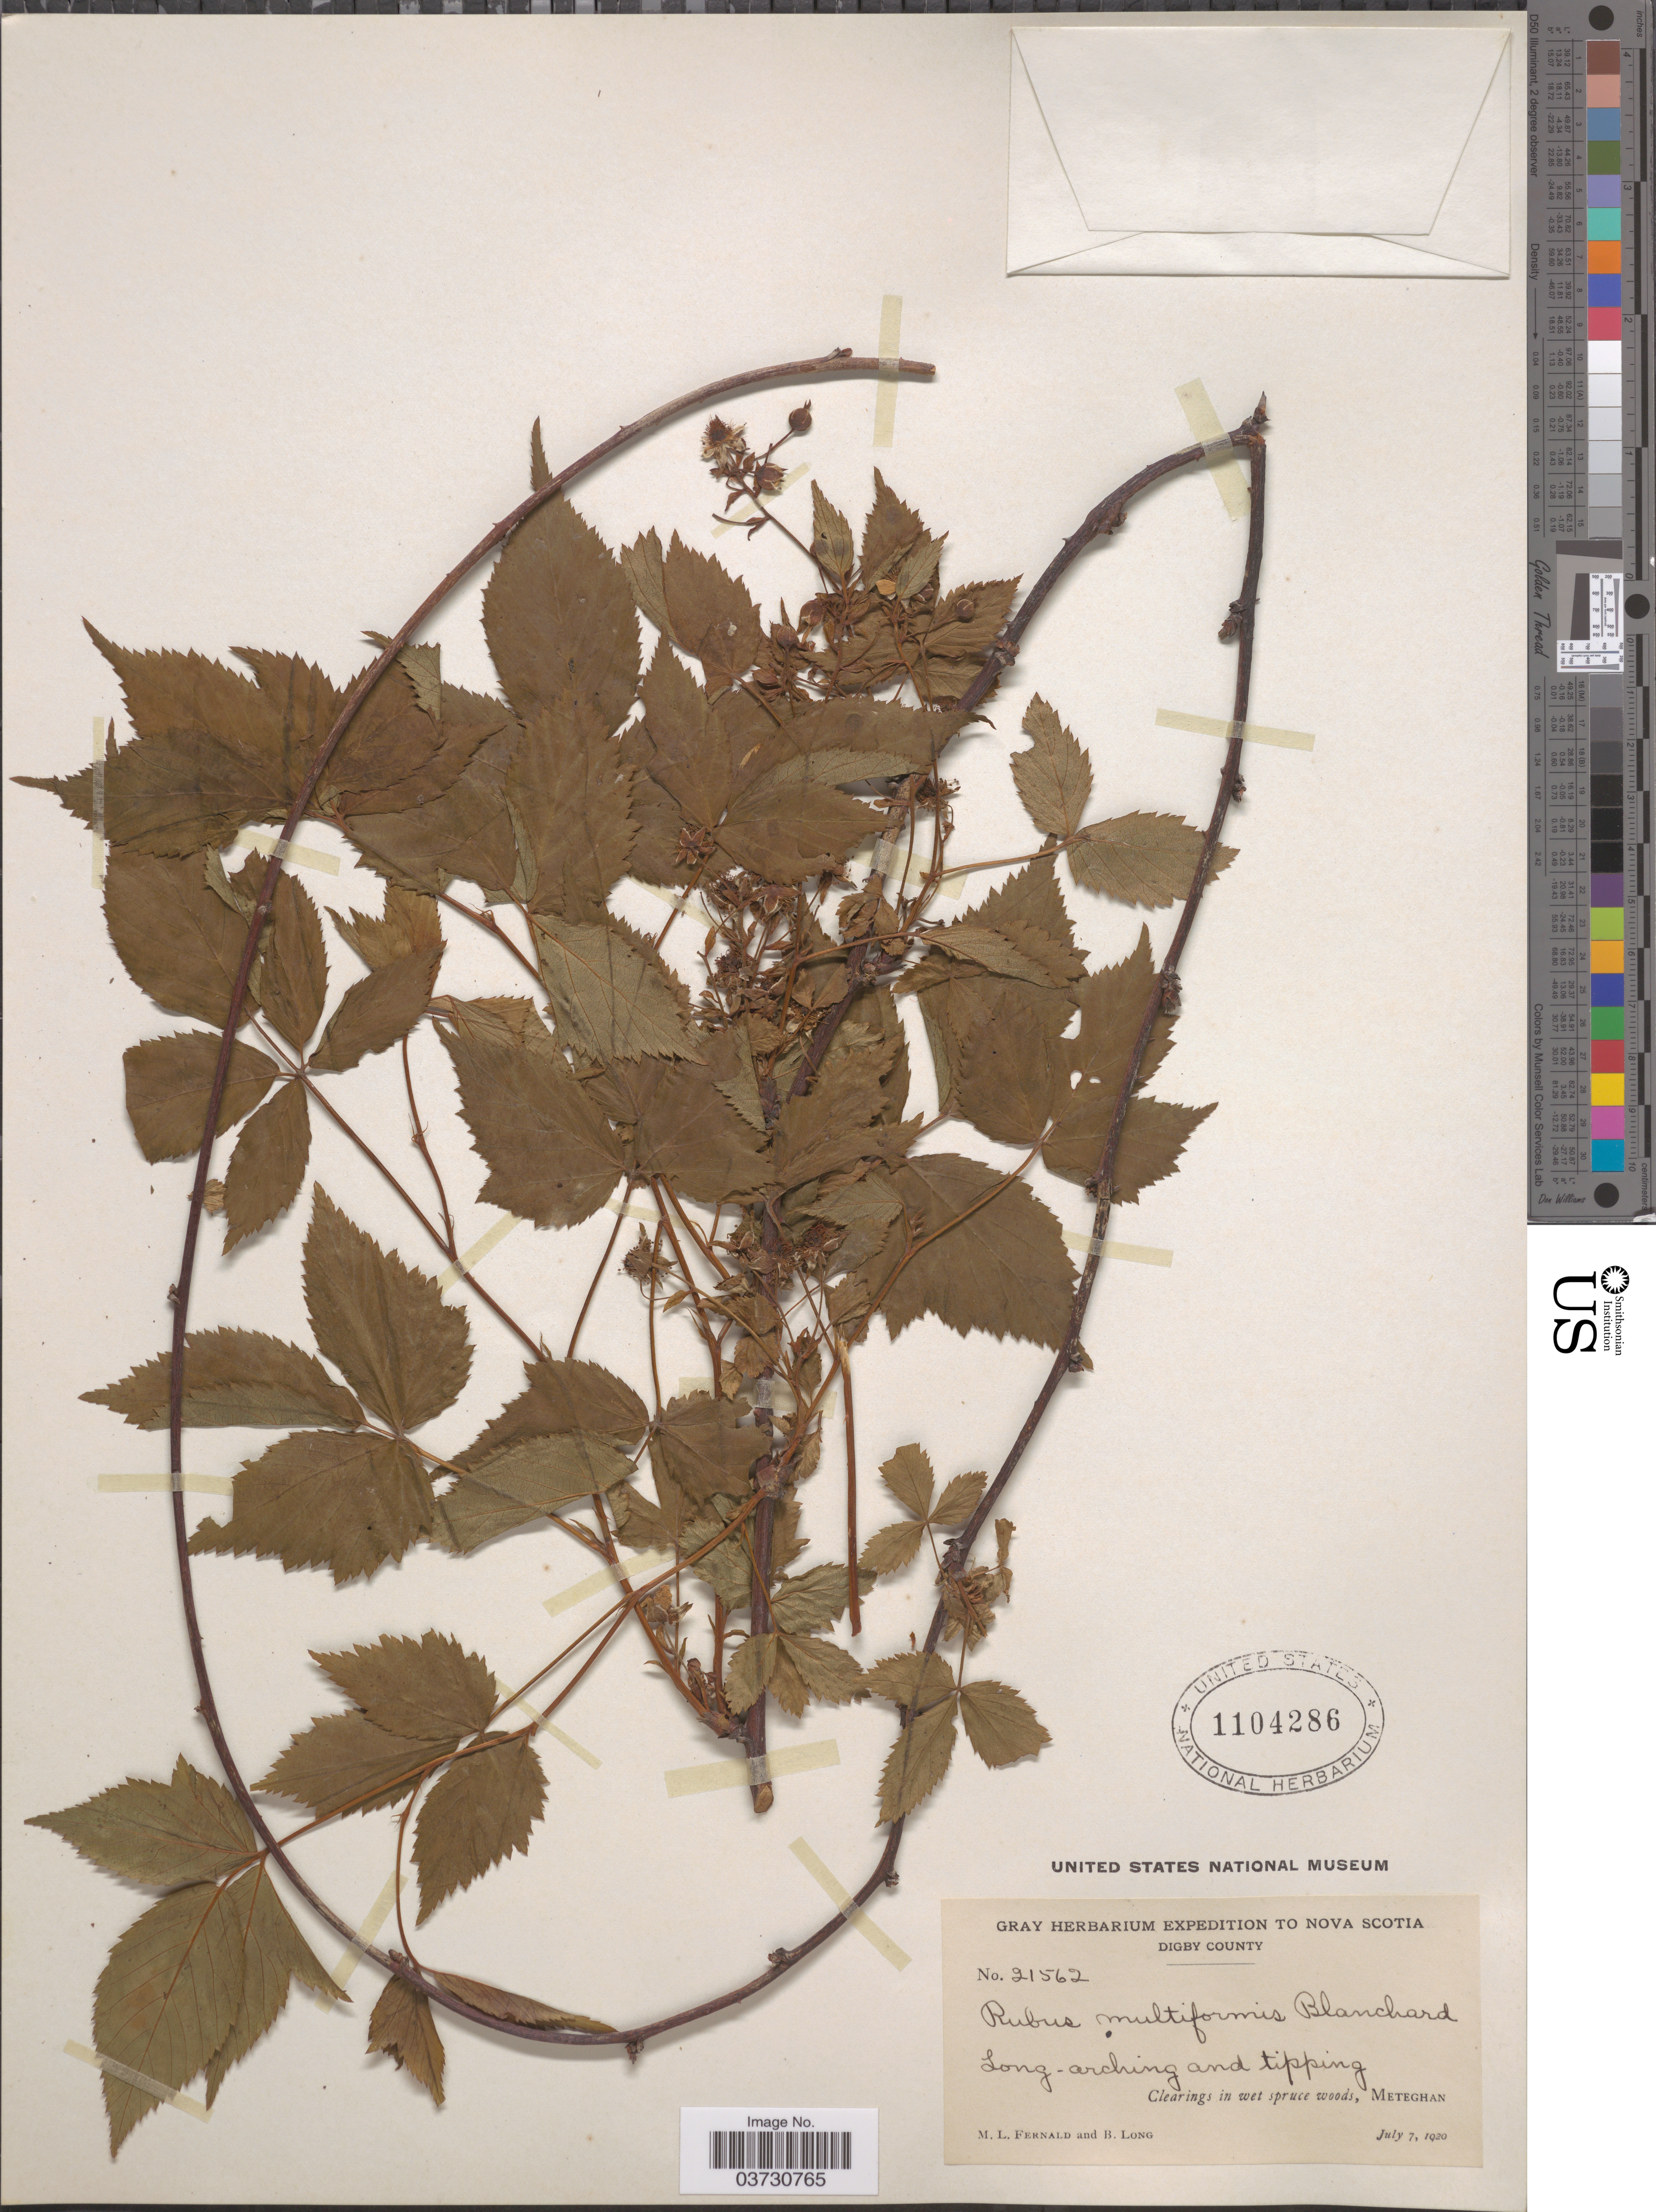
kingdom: Plantae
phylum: Tracheophyta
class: Magnoliopsida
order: Rosales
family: Rosaceae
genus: Rubus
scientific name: Rubus multiformis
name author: Blanch.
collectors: M. L. Fernald & B. Long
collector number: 21562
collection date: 1920-07-07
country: Canada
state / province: Nova Scotia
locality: Digby County. Meteghan.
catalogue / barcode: US 1104286